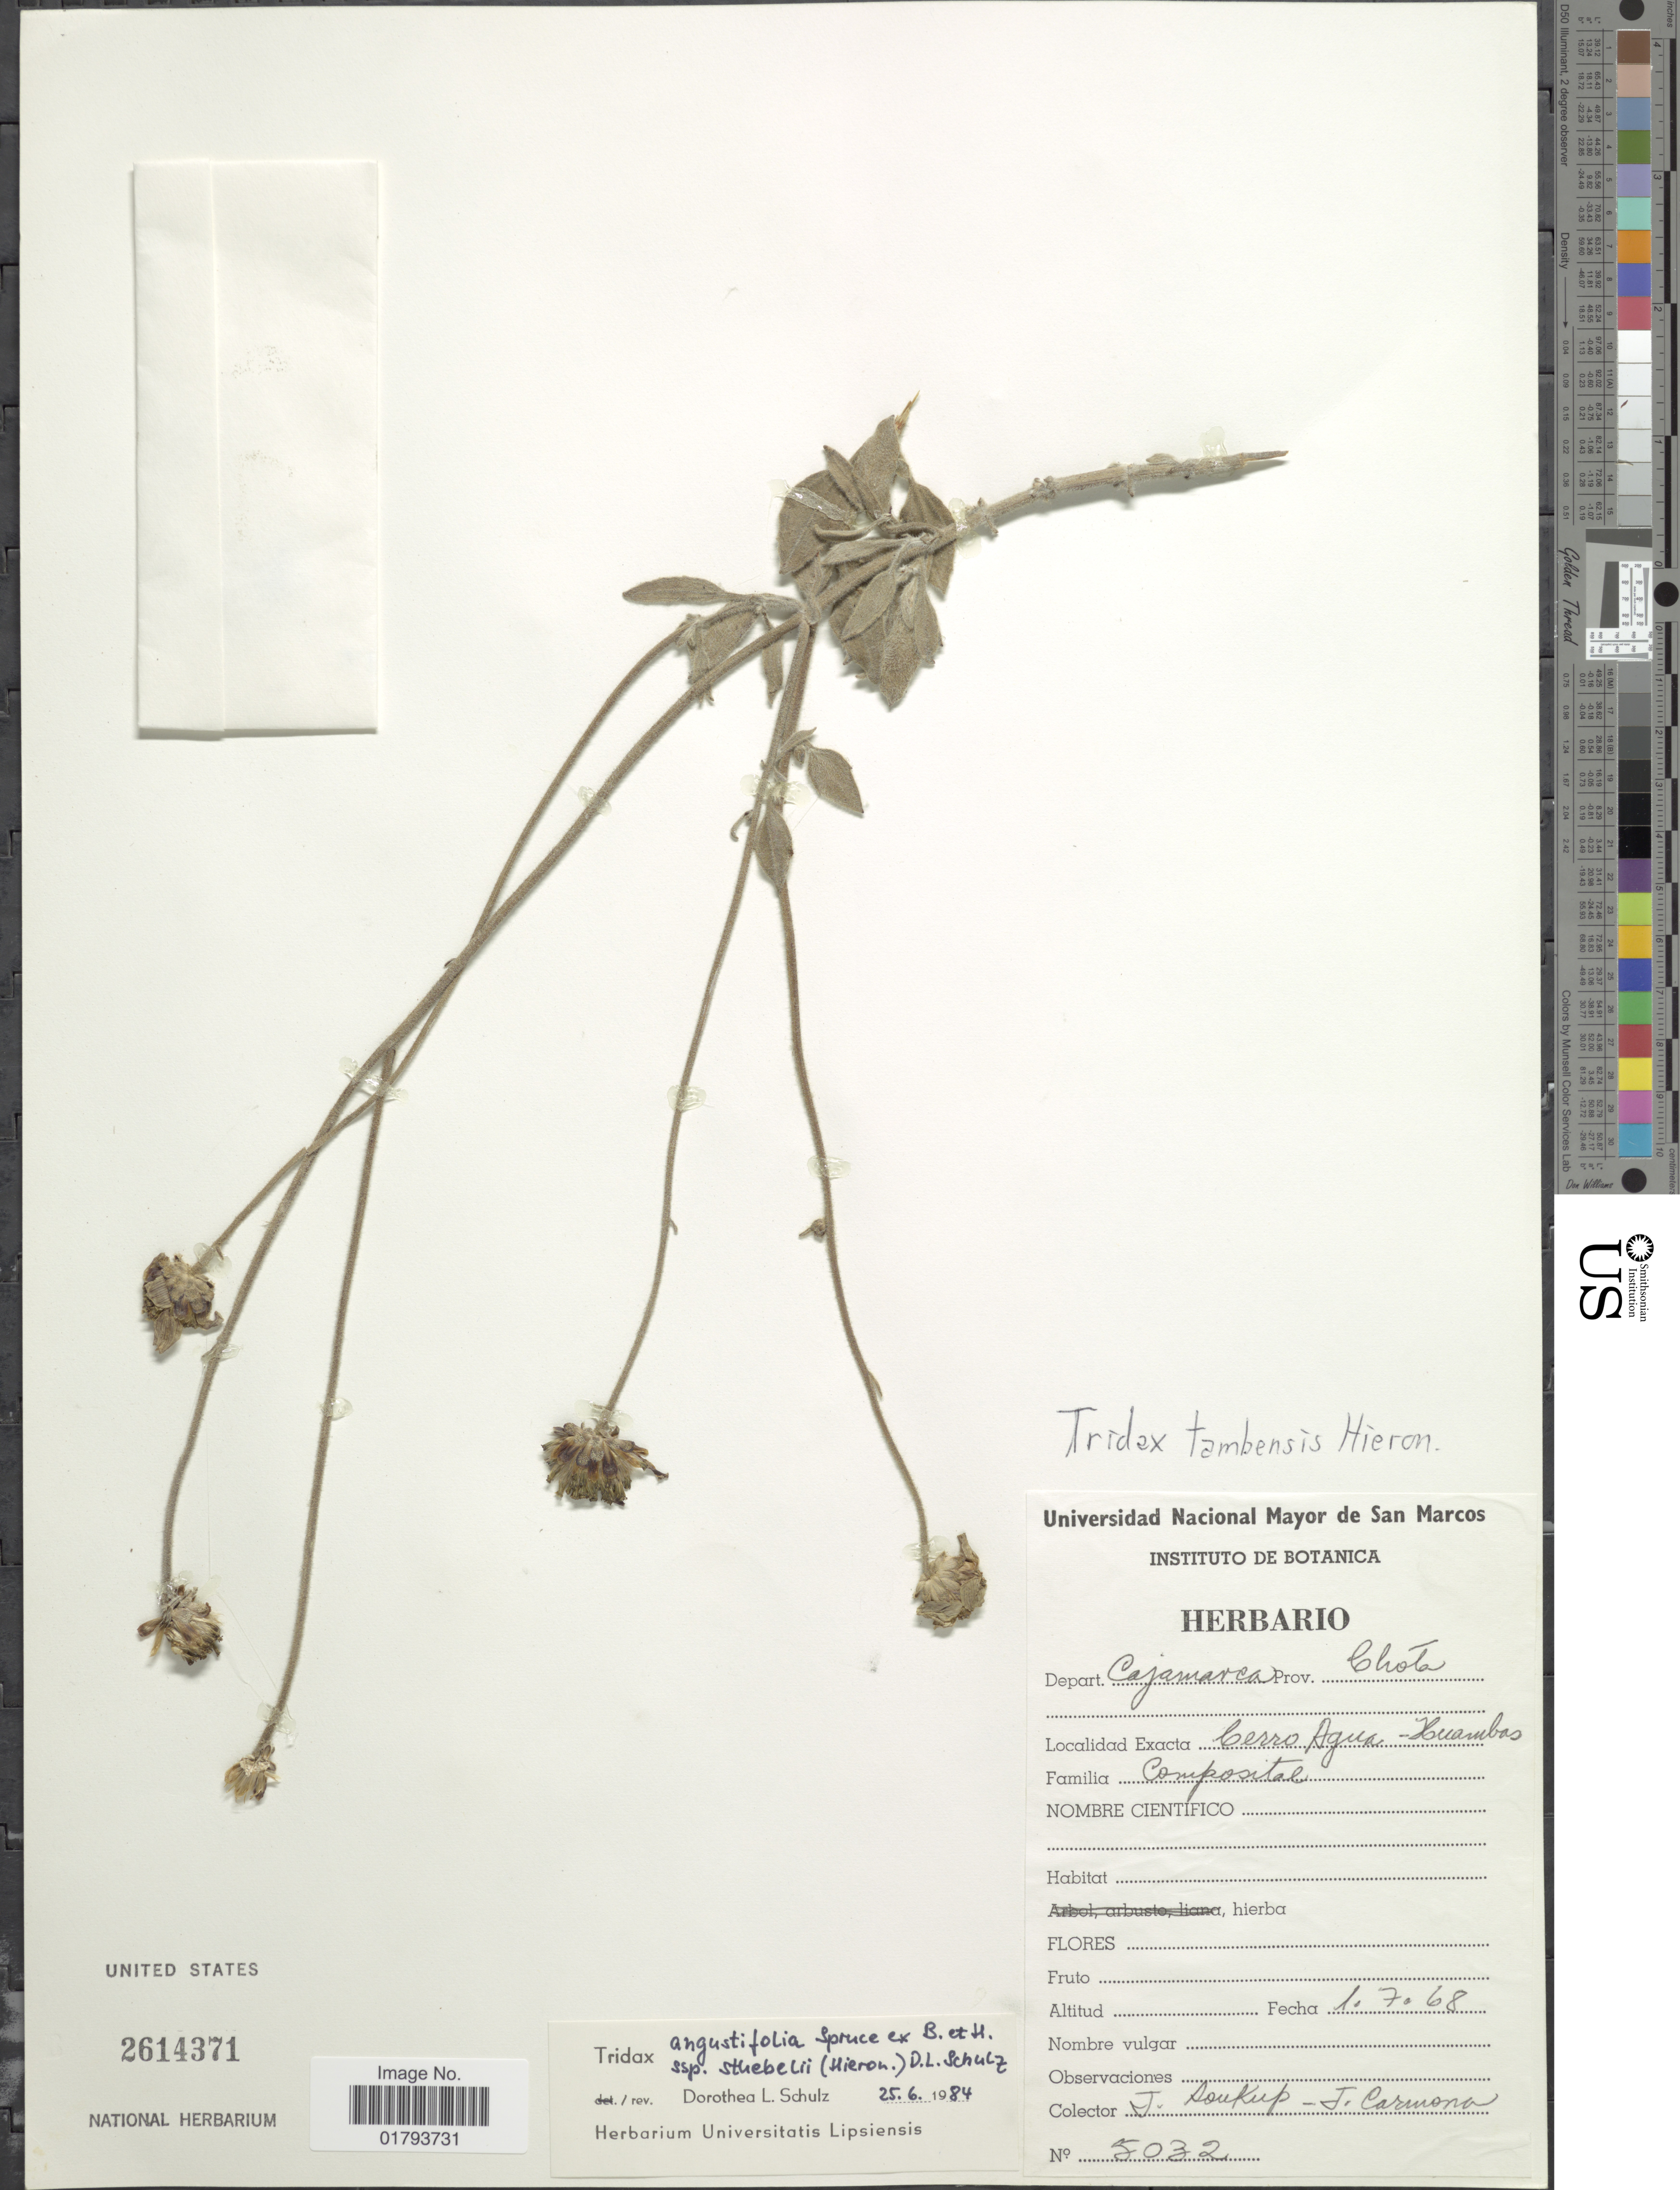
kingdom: Plantae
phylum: Tracheophyta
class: Magnoliopsida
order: Asterales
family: Asteraceae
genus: Tridax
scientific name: Tridax stuebelii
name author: Hieron.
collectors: F. Soukup & F. Carmona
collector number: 5032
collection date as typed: Transcribed d/m/y: 1/7/68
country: Peru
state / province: Cajamarca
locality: Prov. Chota, Cerro Agua - Huambas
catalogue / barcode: US 2614371